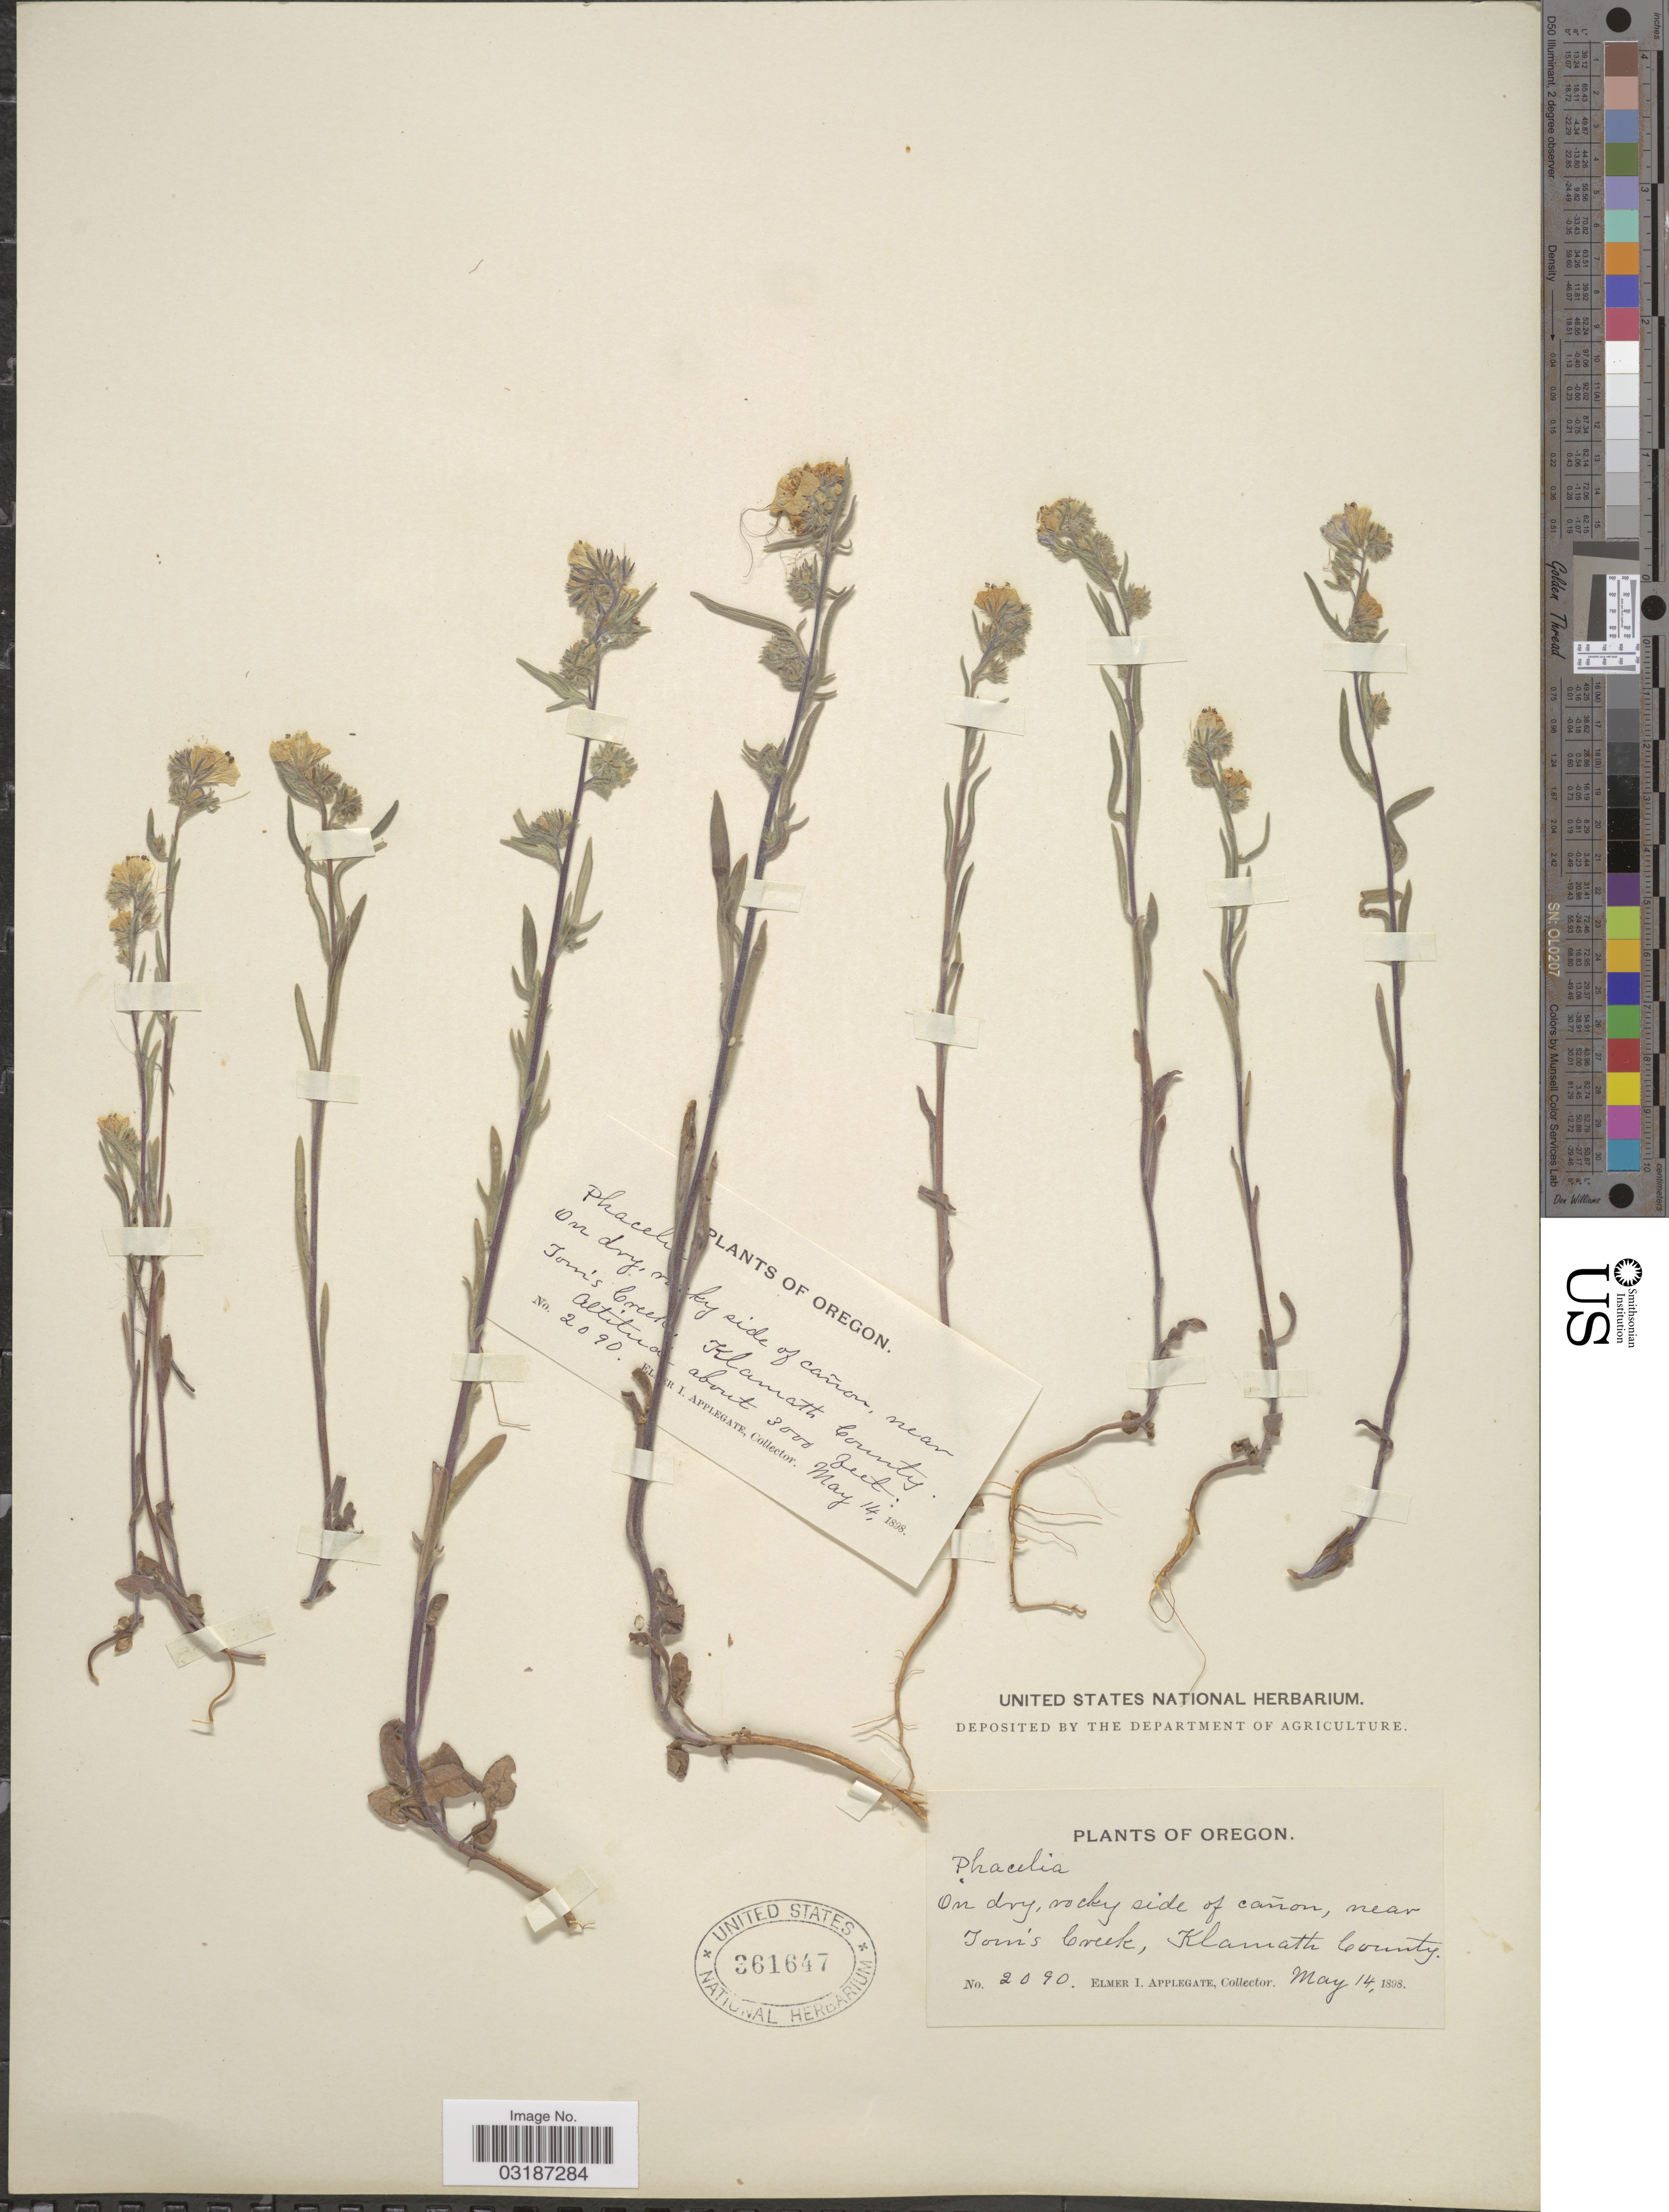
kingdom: Plantae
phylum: Tracheophyta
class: Magnoliopsida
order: Boraginales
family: Hydrophyllaceae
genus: Phacelia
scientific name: Phacelia linearis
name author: (Pursh) Holz.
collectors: E. I. Applegate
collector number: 2090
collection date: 1898-05-14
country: United States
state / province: Oregon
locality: On dry, rocky side of cañon, near Tom's Creek, Klamath County.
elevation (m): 914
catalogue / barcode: US 361647